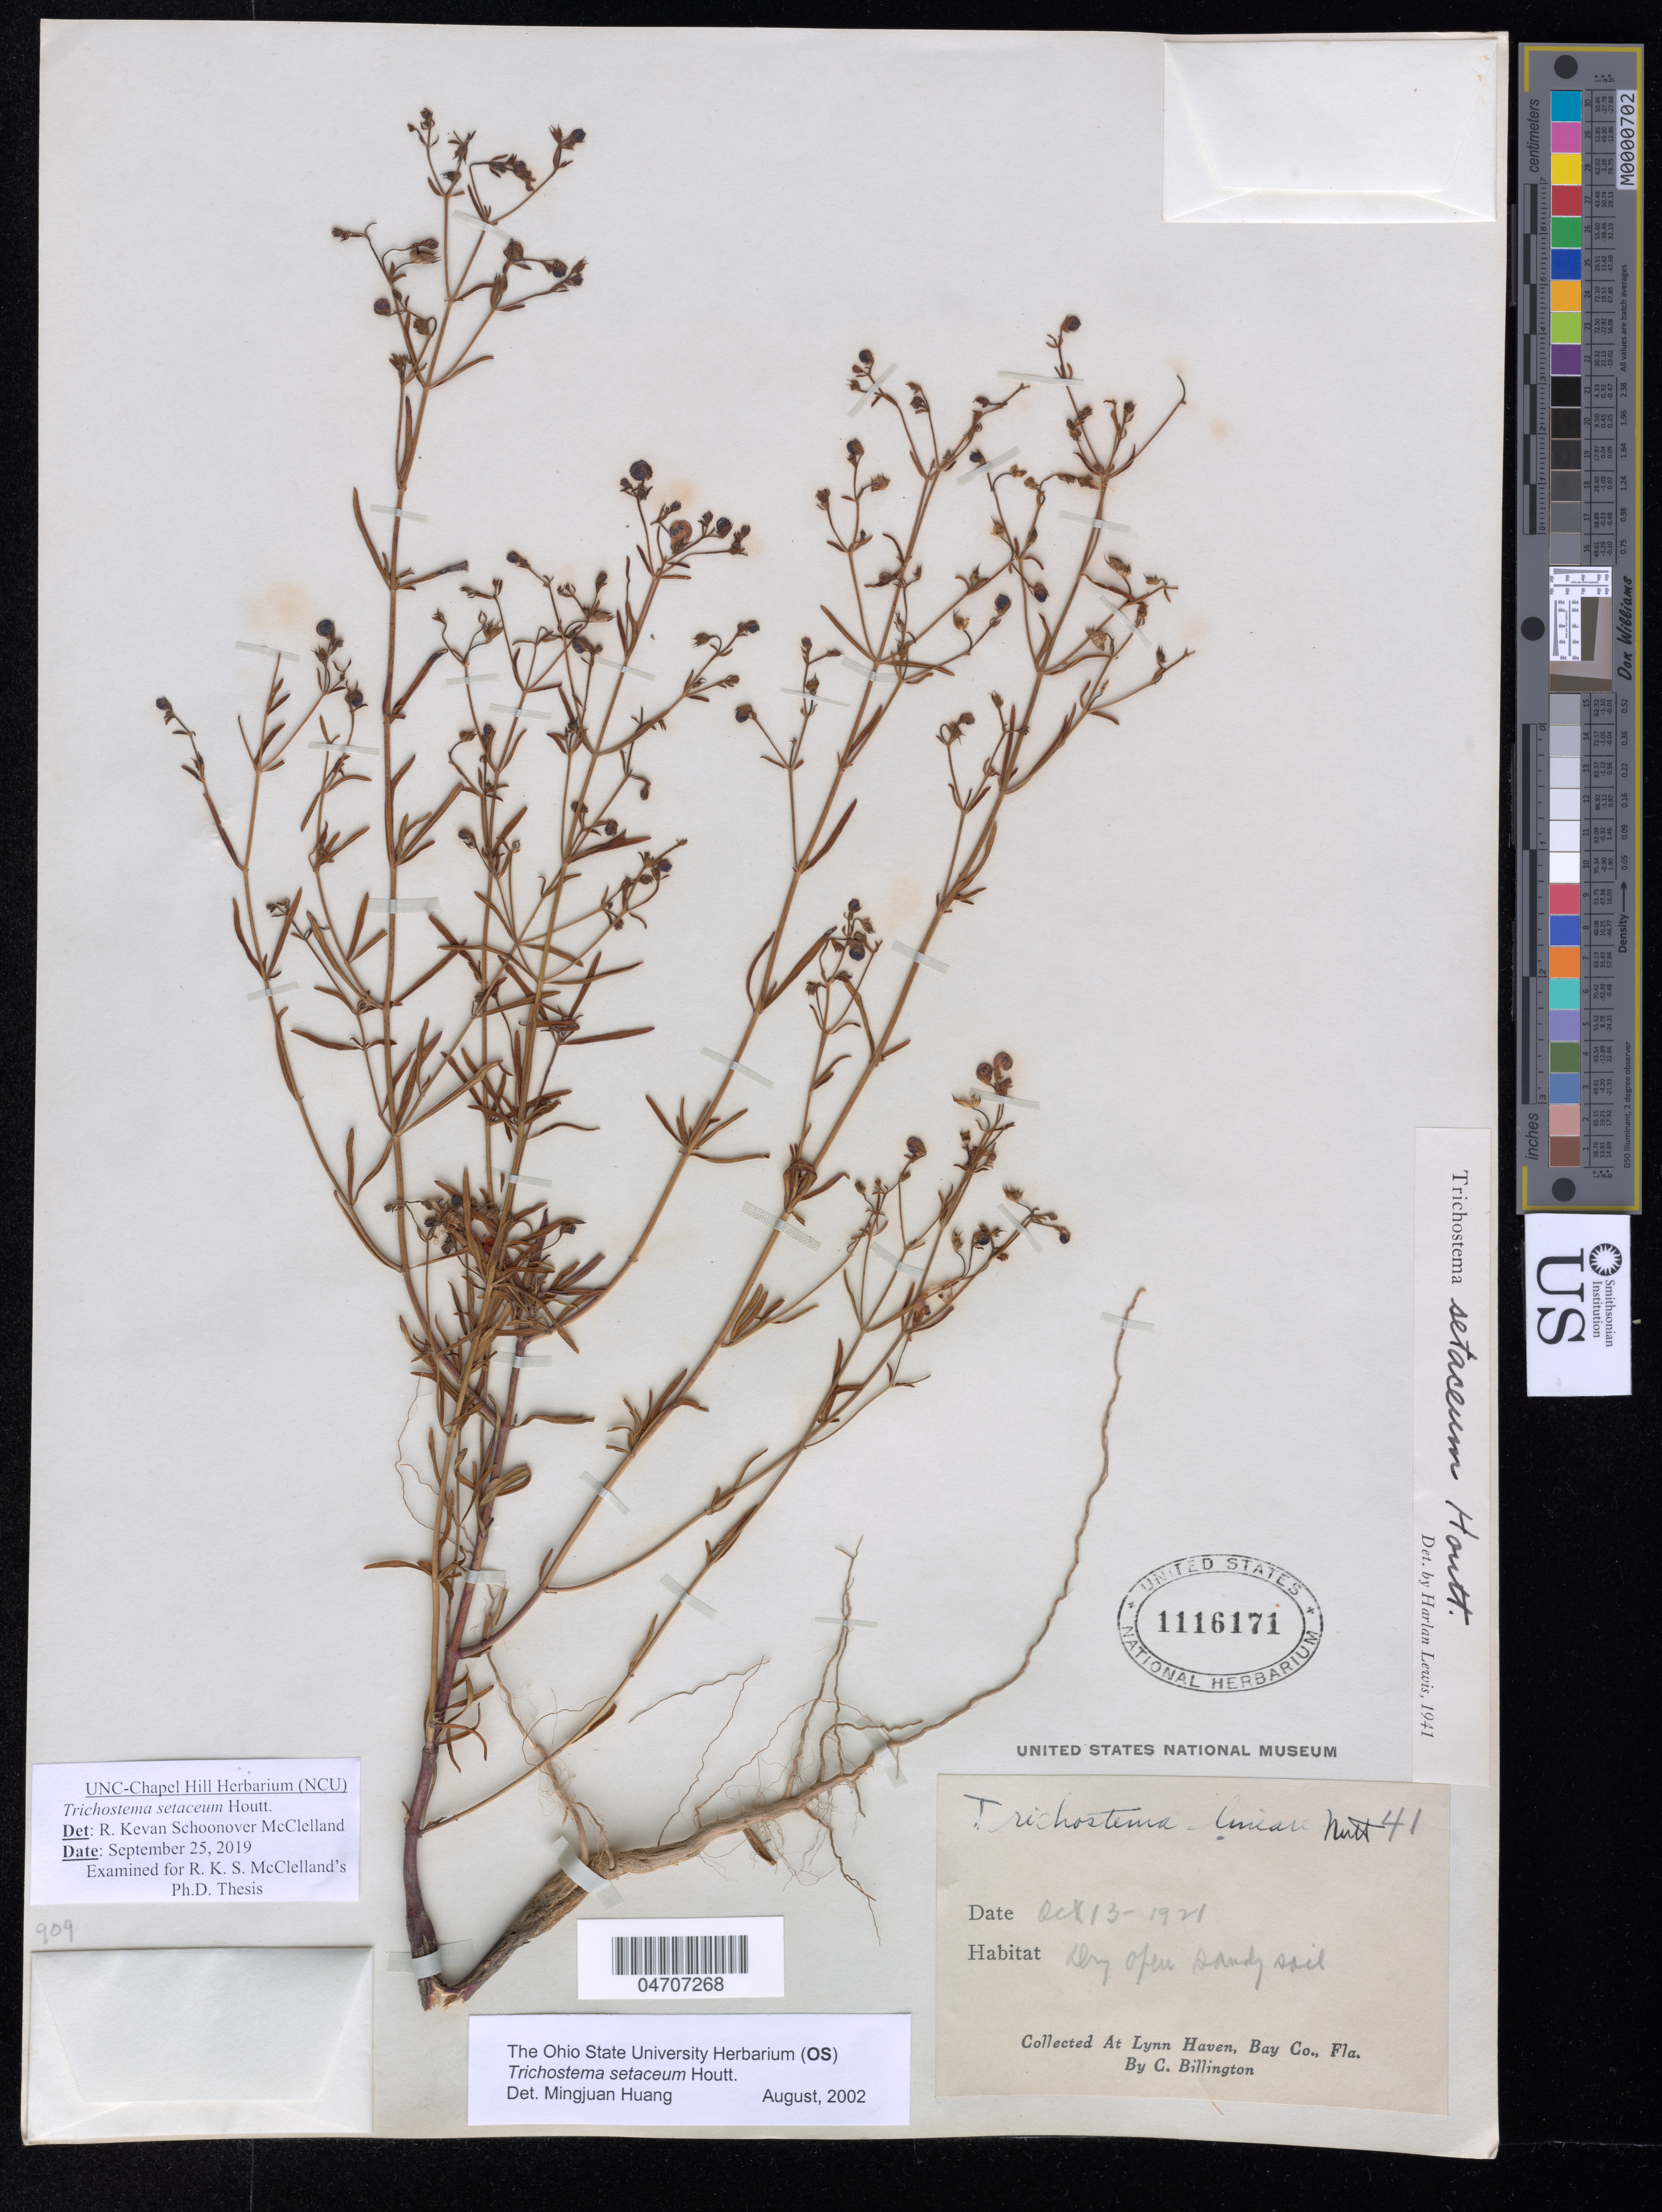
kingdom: Plantae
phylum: Tracheophyta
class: Magnoliopsida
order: Lamiales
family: Lamiaceae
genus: Trichostema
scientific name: Trichostema setaceum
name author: Houtt.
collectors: C. Billington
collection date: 1921-10-13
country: United States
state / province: Florida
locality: Lynn Haven, Bay Co.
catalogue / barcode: US 1116171